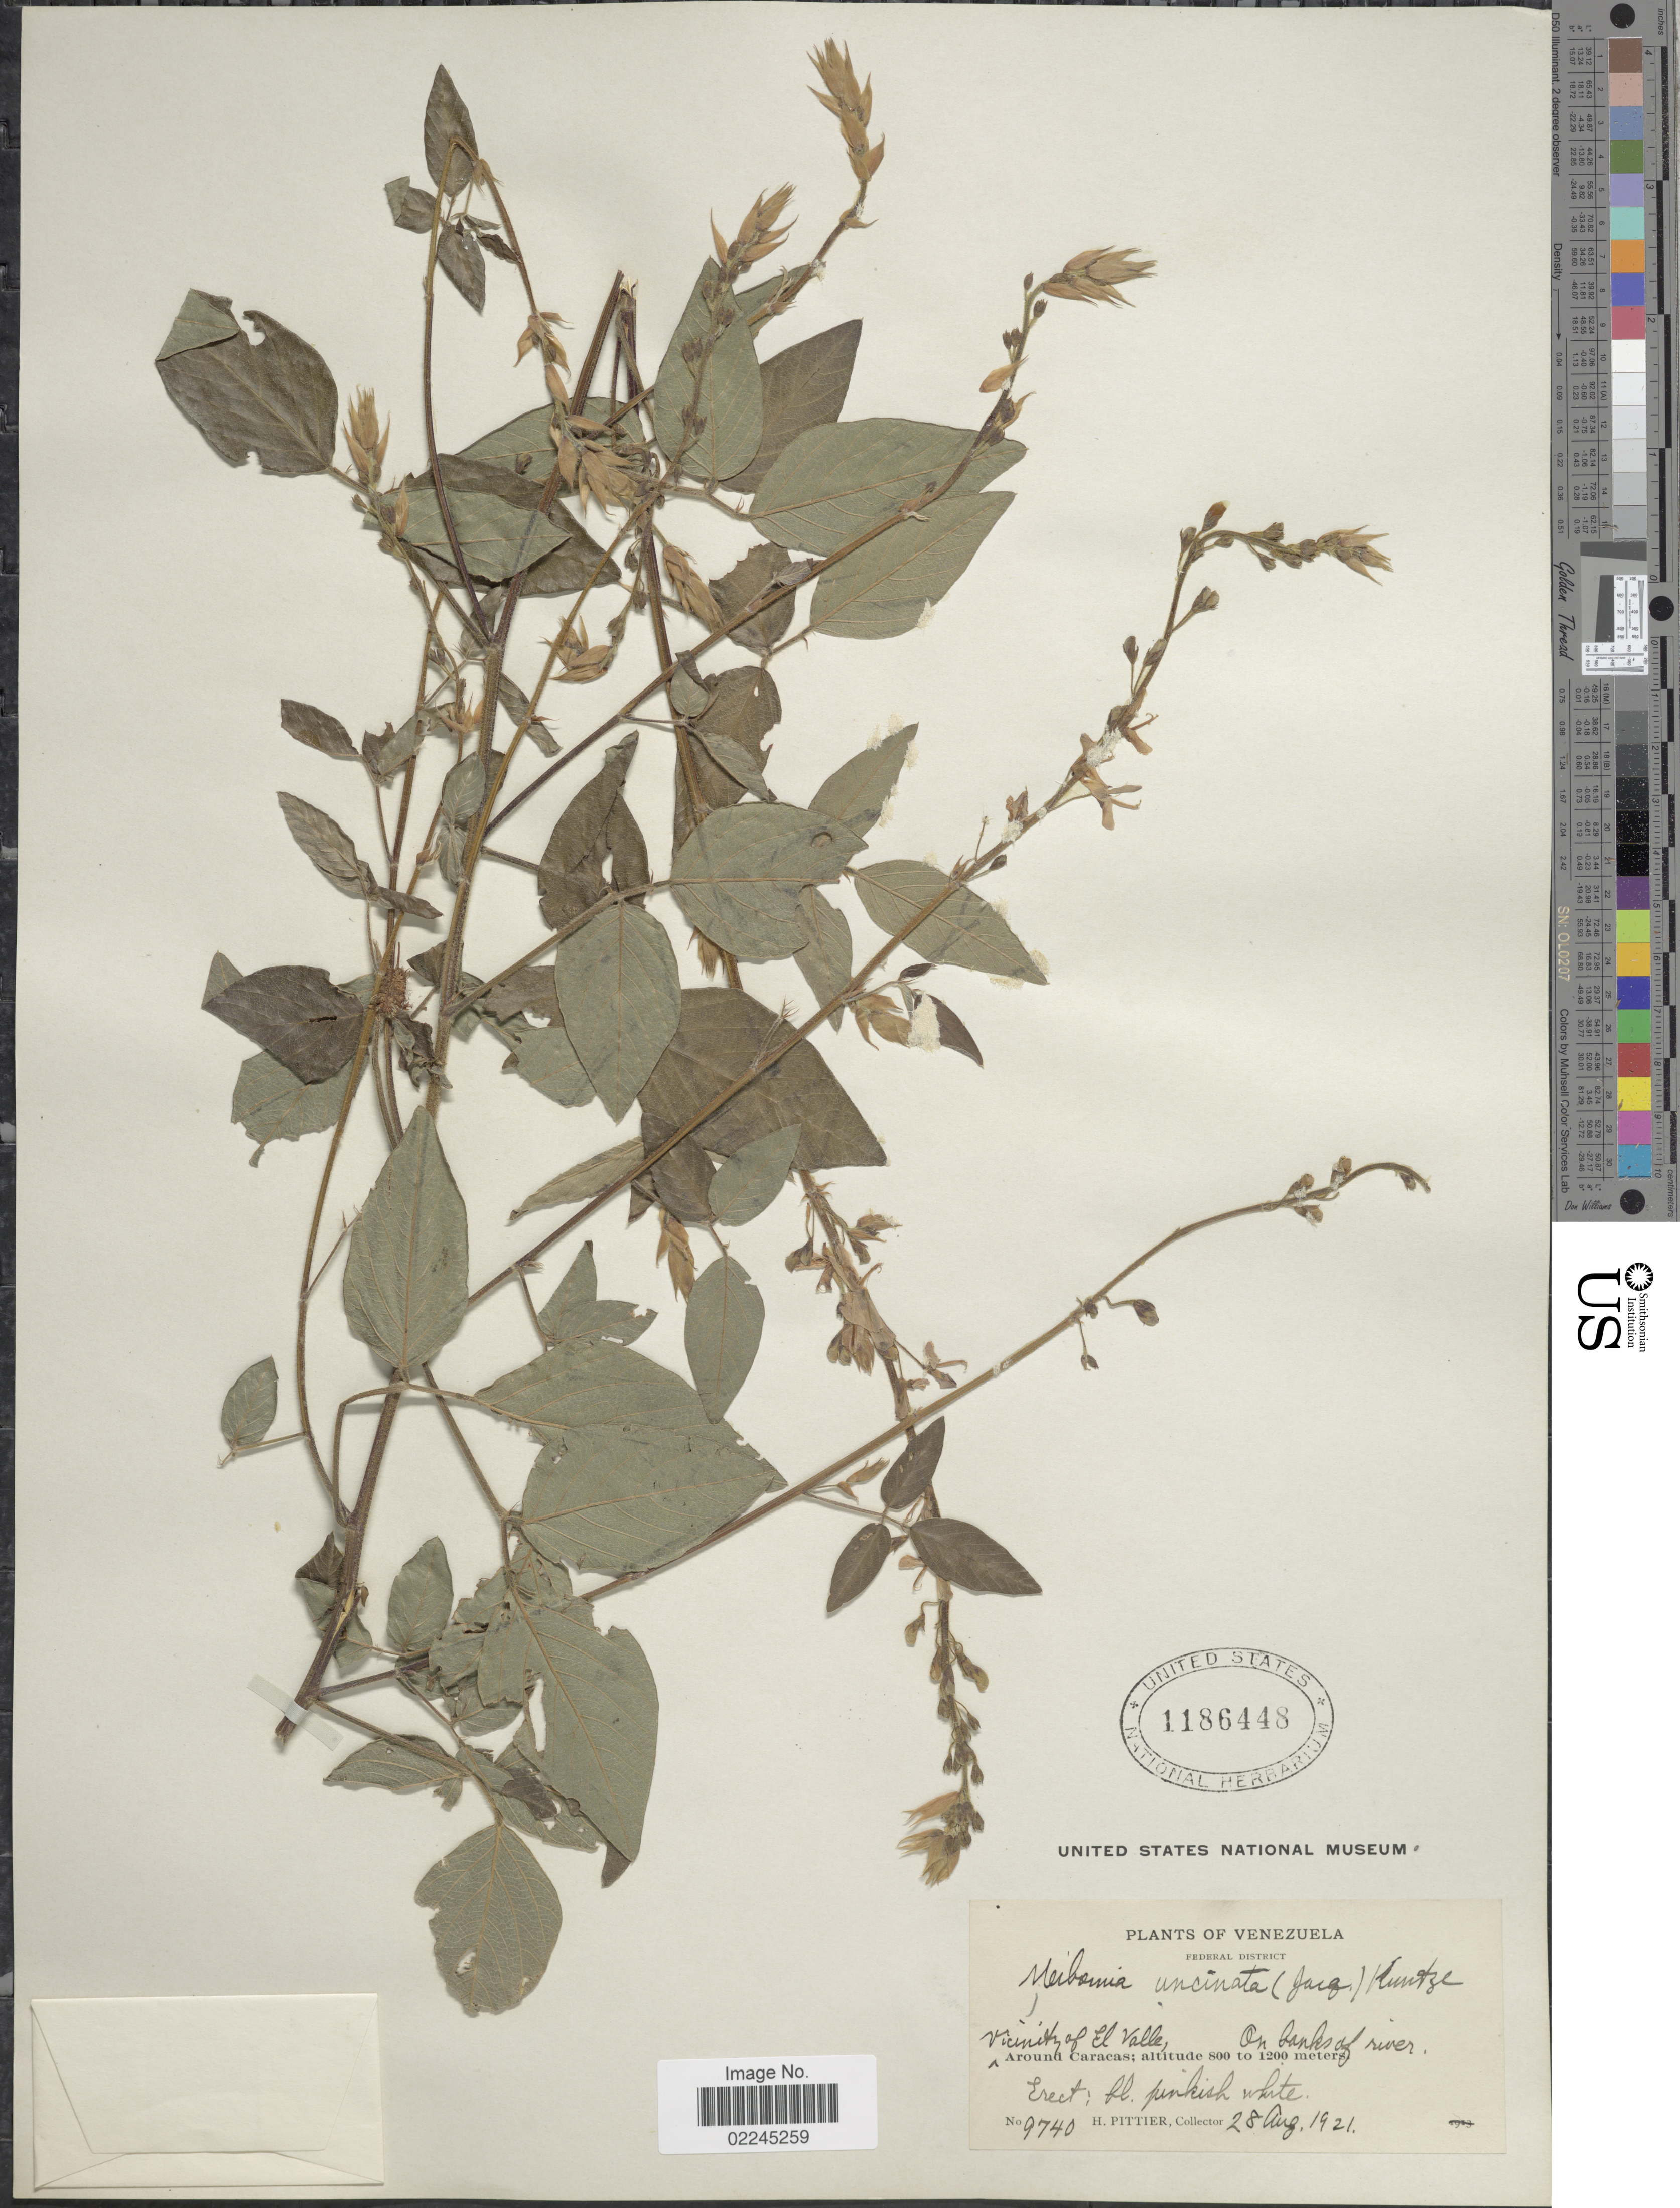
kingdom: Plantae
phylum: Tracheophyta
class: Magnoliopsida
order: Fabales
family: Fabaceae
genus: Desmodium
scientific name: Desmodium intortum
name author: (Mill.) Urb.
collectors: H. F. Pittier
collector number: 9740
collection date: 1921-08-28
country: Venezuela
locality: Federal District, vicinity of El Valle, on banks of river, around Caracas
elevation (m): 800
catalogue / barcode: US 1186448